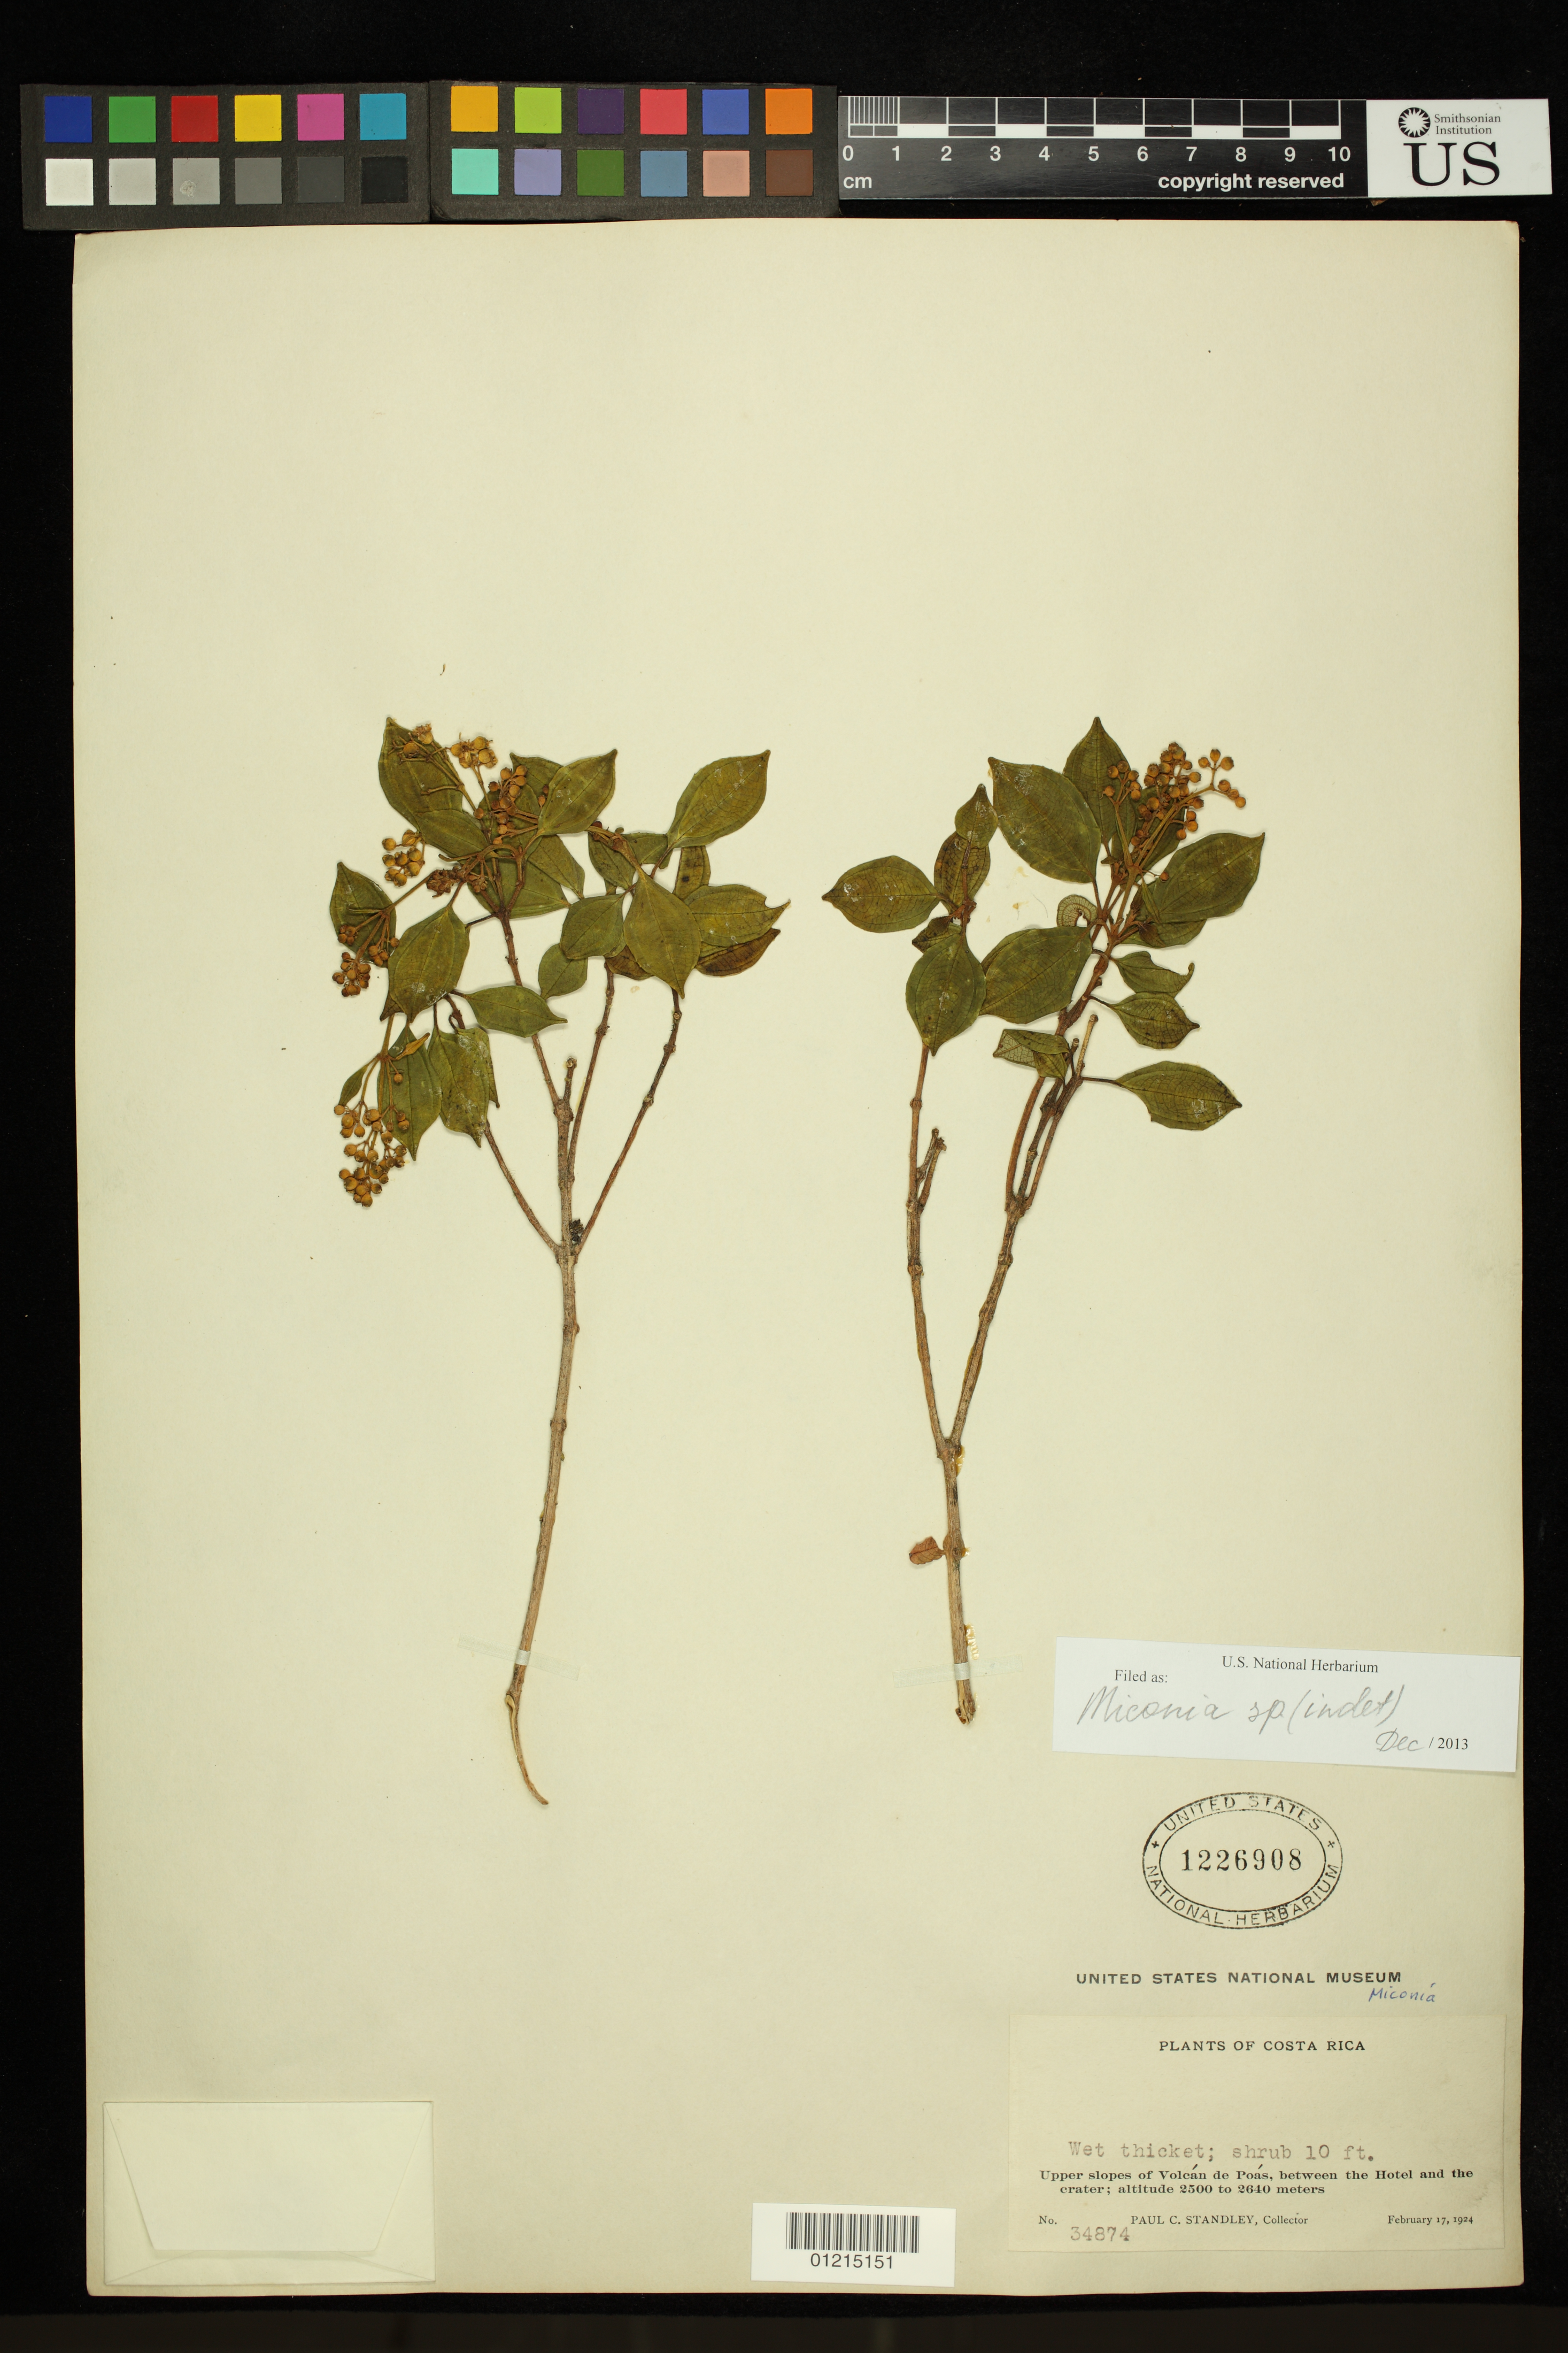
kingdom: Plantae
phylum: Tracheophyta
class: Magnoliopsida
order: Myrtales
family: Melastomataceae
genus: Miconia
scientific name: Miconia sp.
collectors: P. C. Standley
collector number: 34874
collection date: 1924-02-17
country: Costa Rica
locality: Upper slopes of Volcan de Poas, between the Hotel and the crater.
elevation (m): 2500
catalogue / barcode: US 1226908